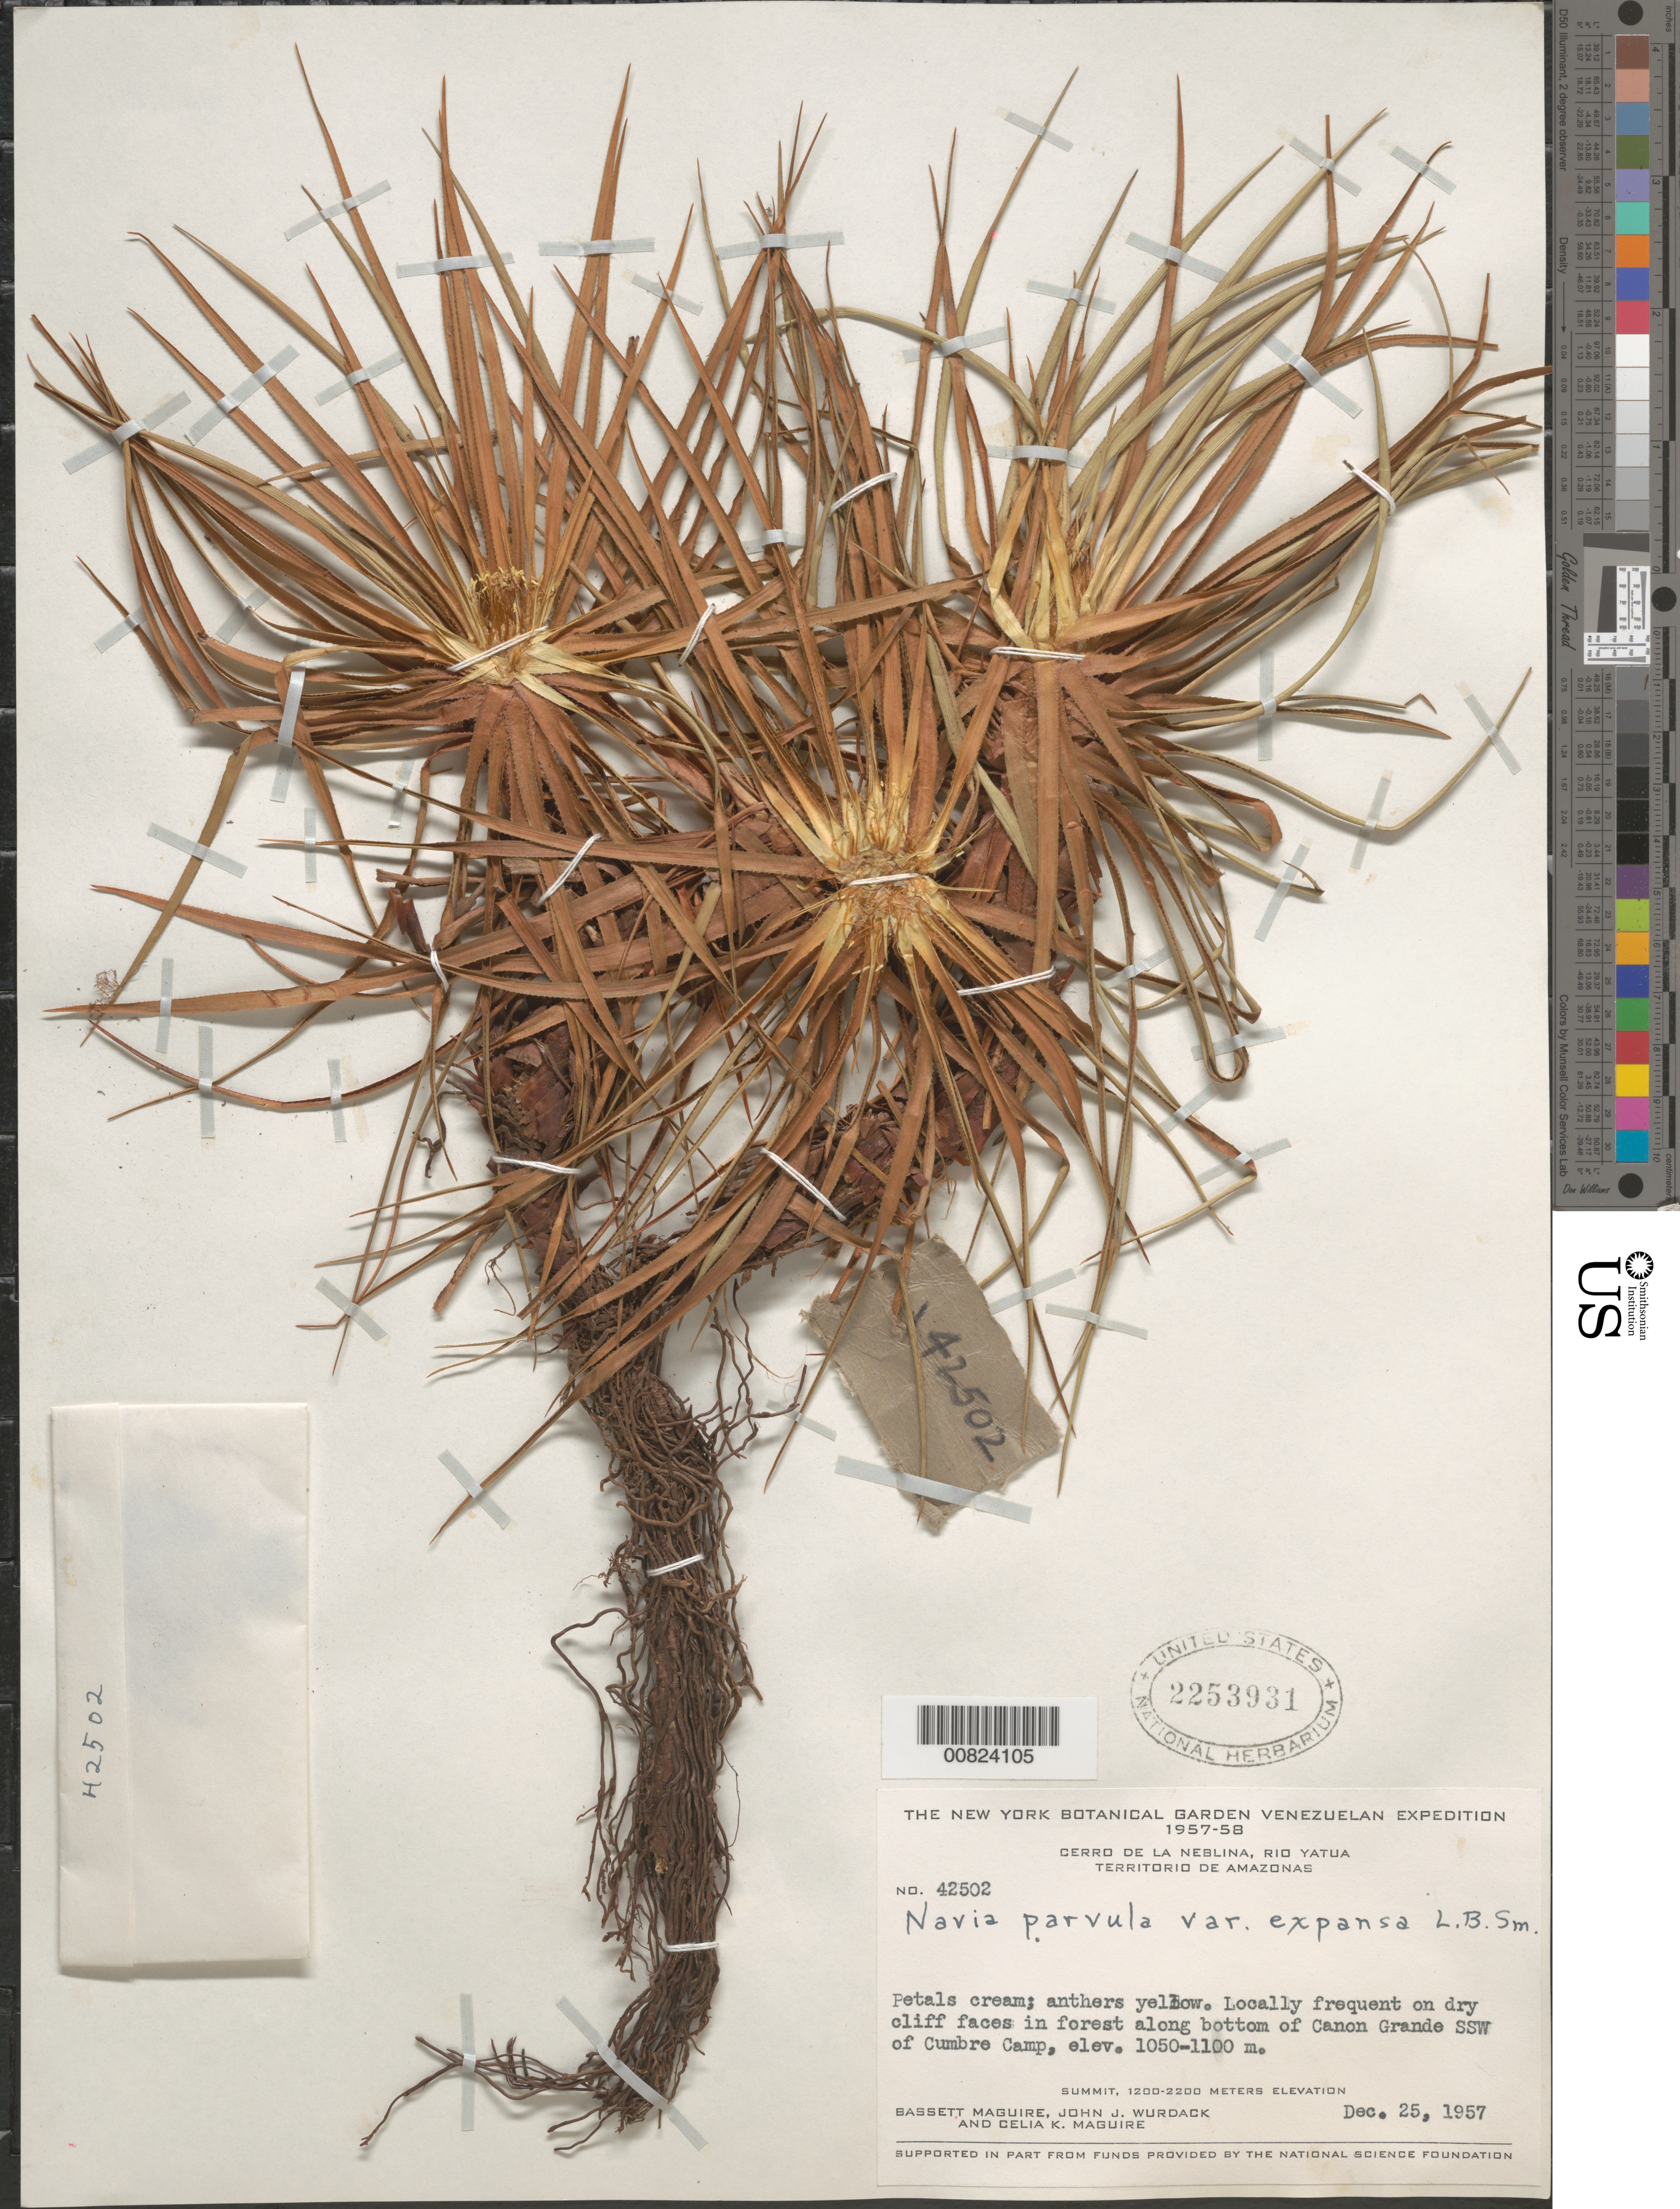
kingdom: Plantae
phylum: Tracheophyta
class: Liliopsida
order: Poales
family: Bromeliaceae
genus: Navia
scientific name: Navia parvula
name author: L.B. Sm.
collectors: B. Maguire, J. J. Wurdack & C. K. Maguire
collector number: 42502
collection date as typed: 25-Dec-57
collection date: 1957-12-25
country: Venezuela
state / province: Amazonas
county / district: Río Negro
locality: Cerro de la Neblina, Río Yatua, Caño Grande, SSW of Cumbre Camp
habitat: Summit; on dry cliff faces in forest along bottom of caño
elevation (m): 1050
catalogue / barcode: US 2253931